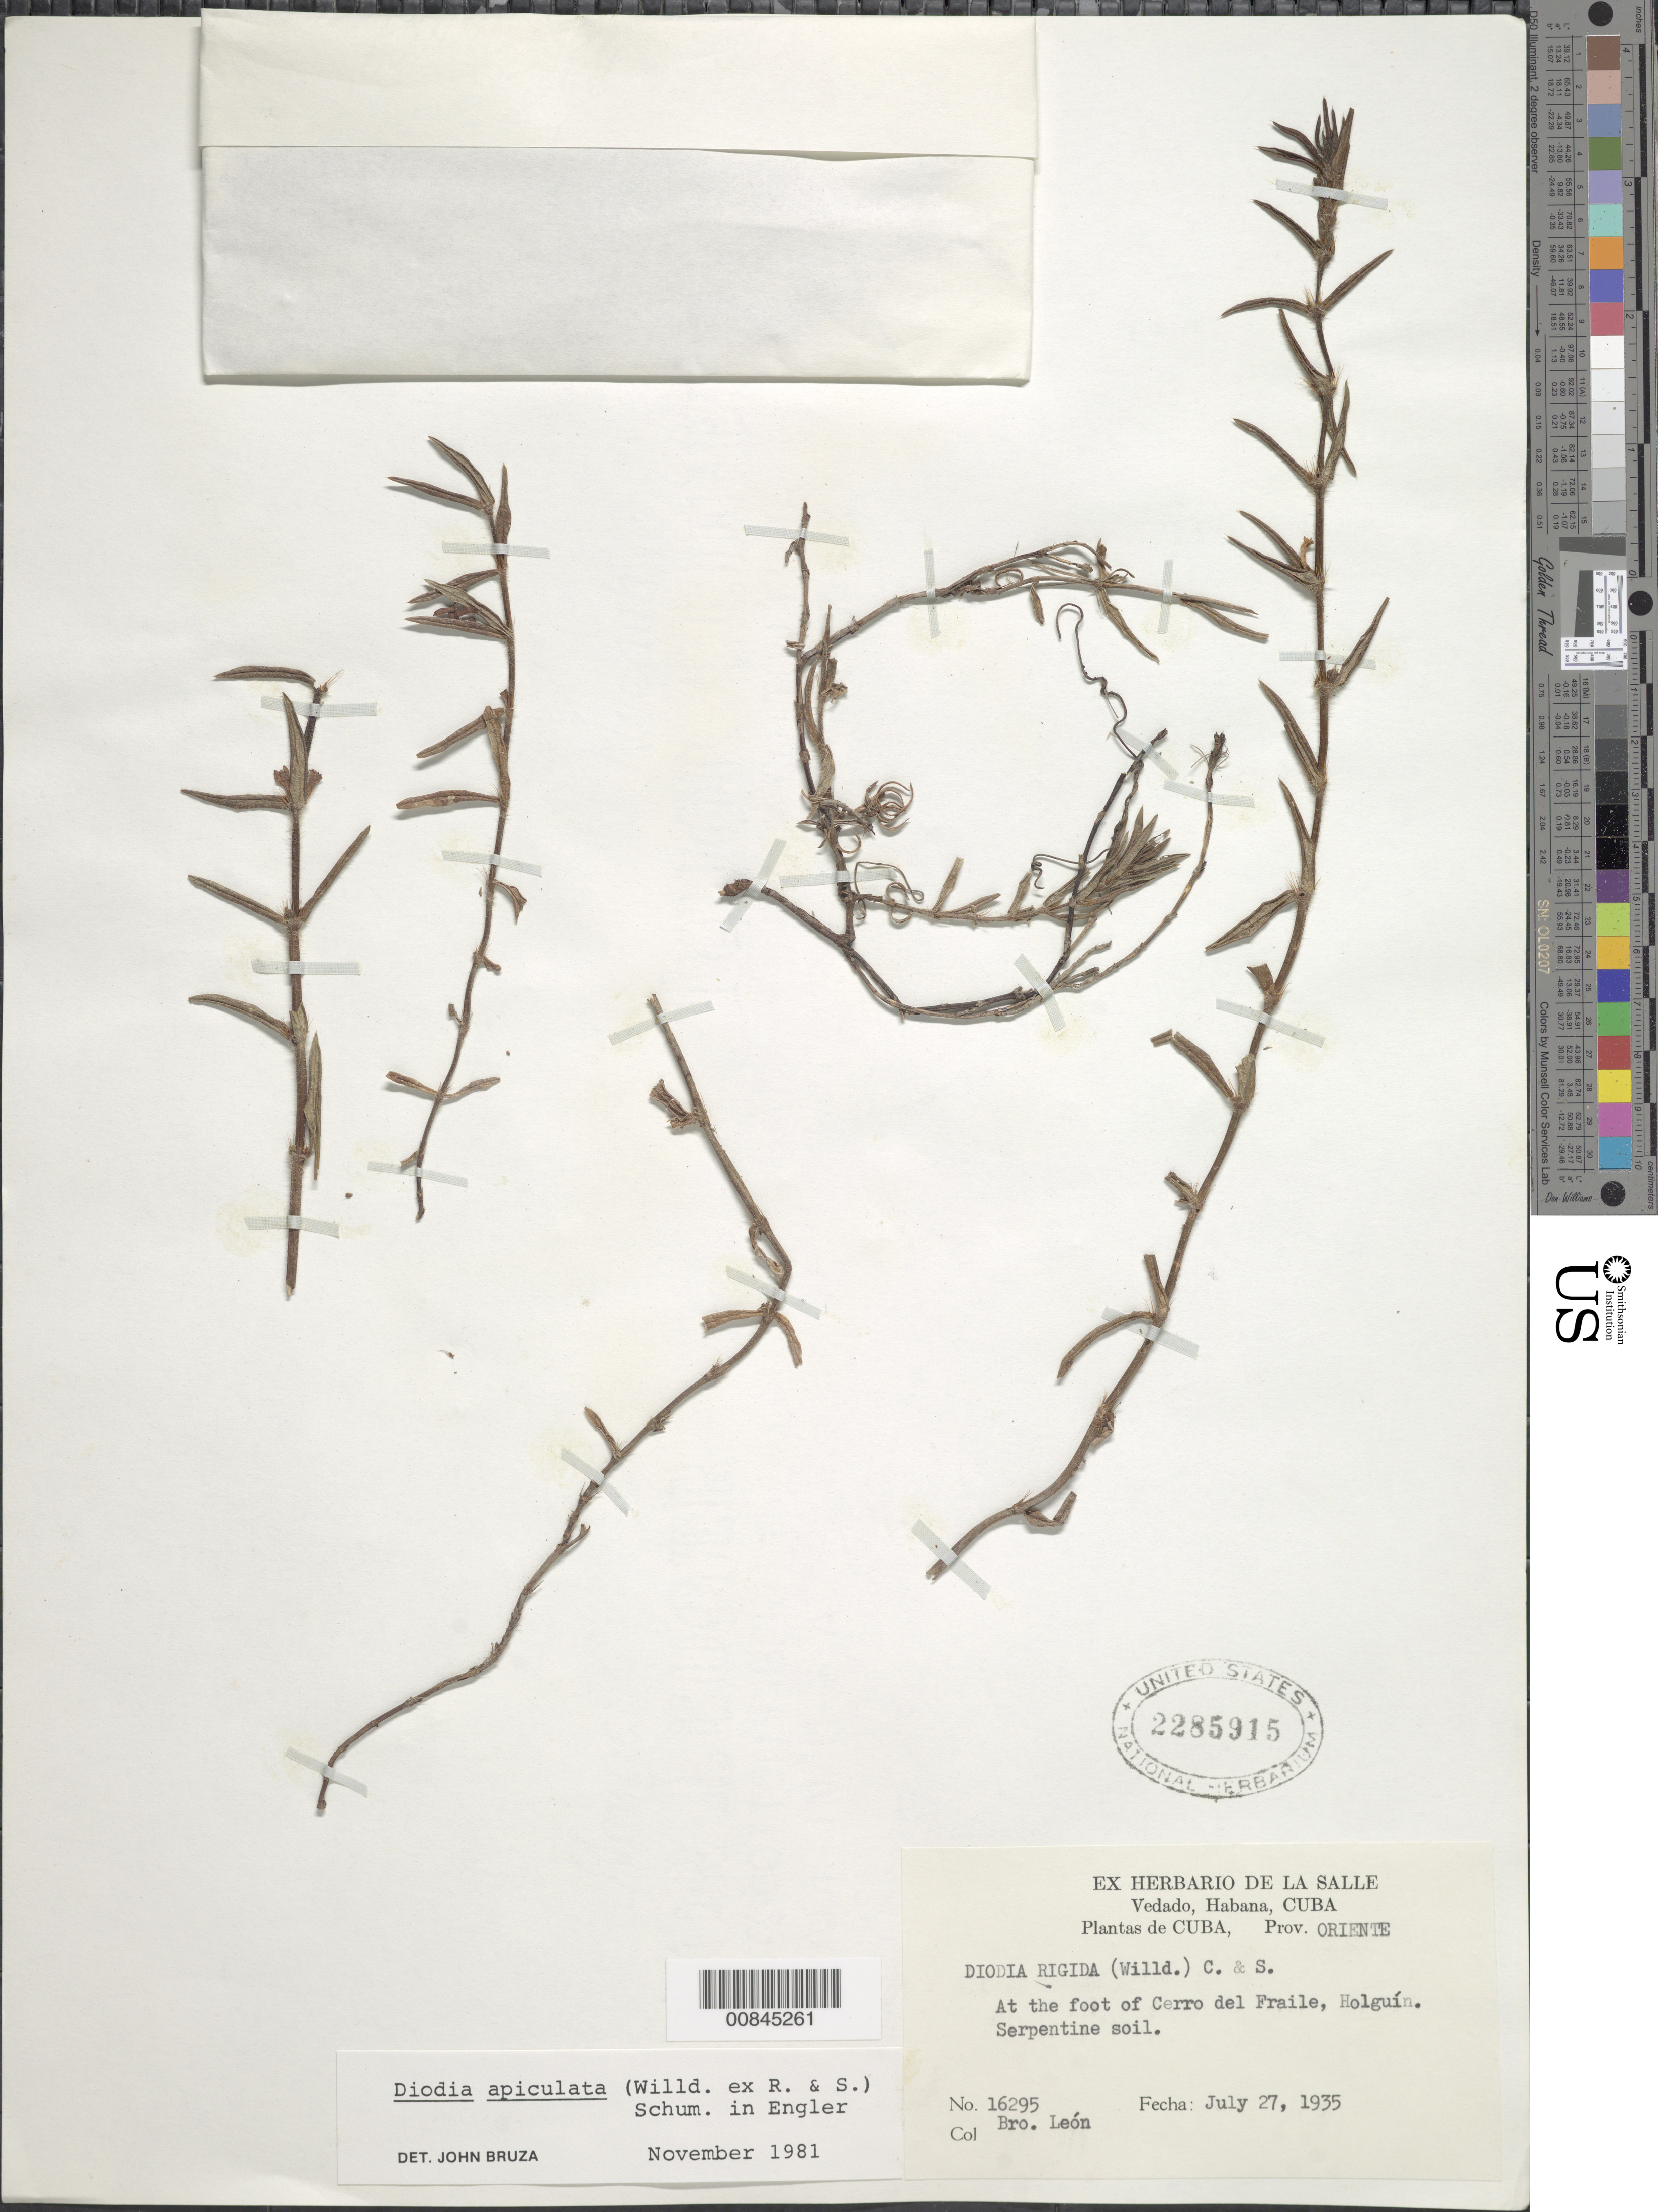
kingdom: Plantae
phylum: Tracheophyta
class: Magnoliopsida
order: Gentianales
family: Rubiaceae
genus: Diodella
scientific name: Diodella apiculata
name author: (Willd. ex Roem. & Schult.) Bacigalupo & E.L. Cabral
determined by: Bruza, J.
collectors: Bro. León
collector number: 16295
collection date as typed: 27 Jul 1935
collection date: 1935-07-27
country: Cuba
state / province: Oriente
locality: At foot of Cerro del Fraile, Holguín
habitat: Serpentine soil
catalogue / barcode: US 2285915